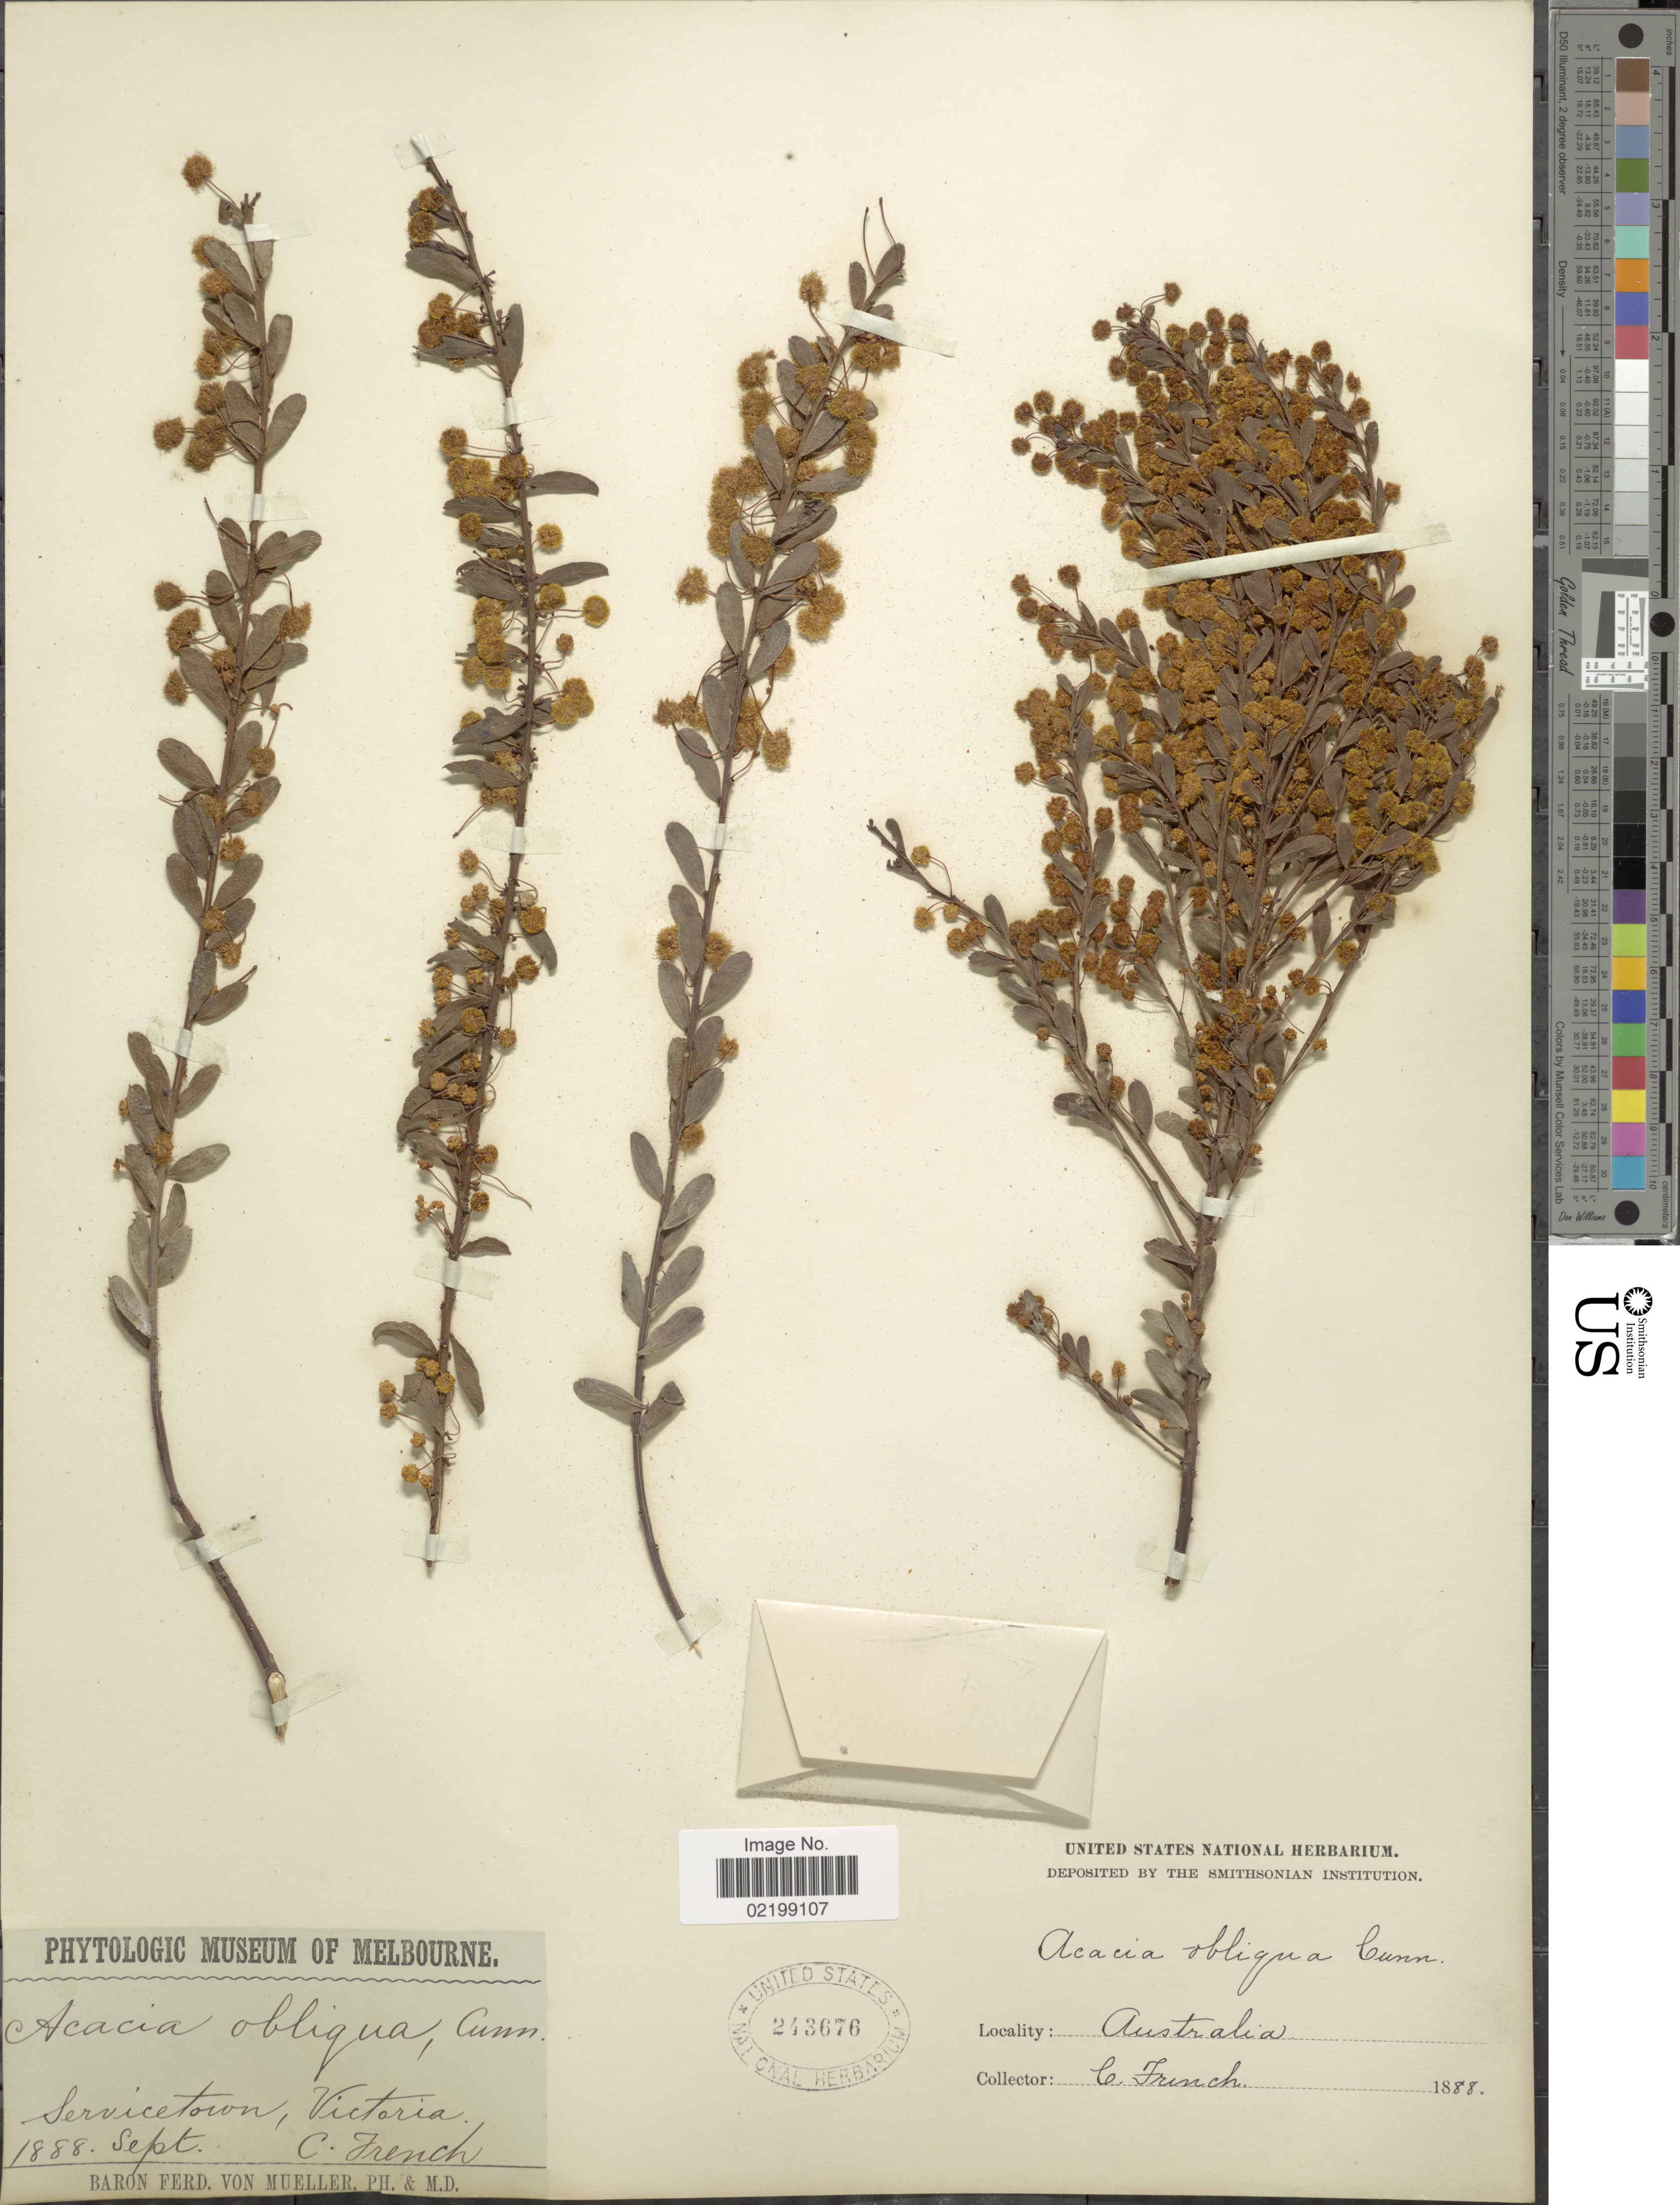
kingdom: Plantae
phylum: Tracheophyta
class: Magnoliopsida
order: Fabales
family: Fabaceae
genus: Acacia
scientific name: Acacia obliqua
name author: A. Cunn. ex Benth.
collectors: C. French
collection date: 1888-09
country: Australia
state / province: Victoria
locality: Servicetown, Victoria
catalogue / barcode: US 243676